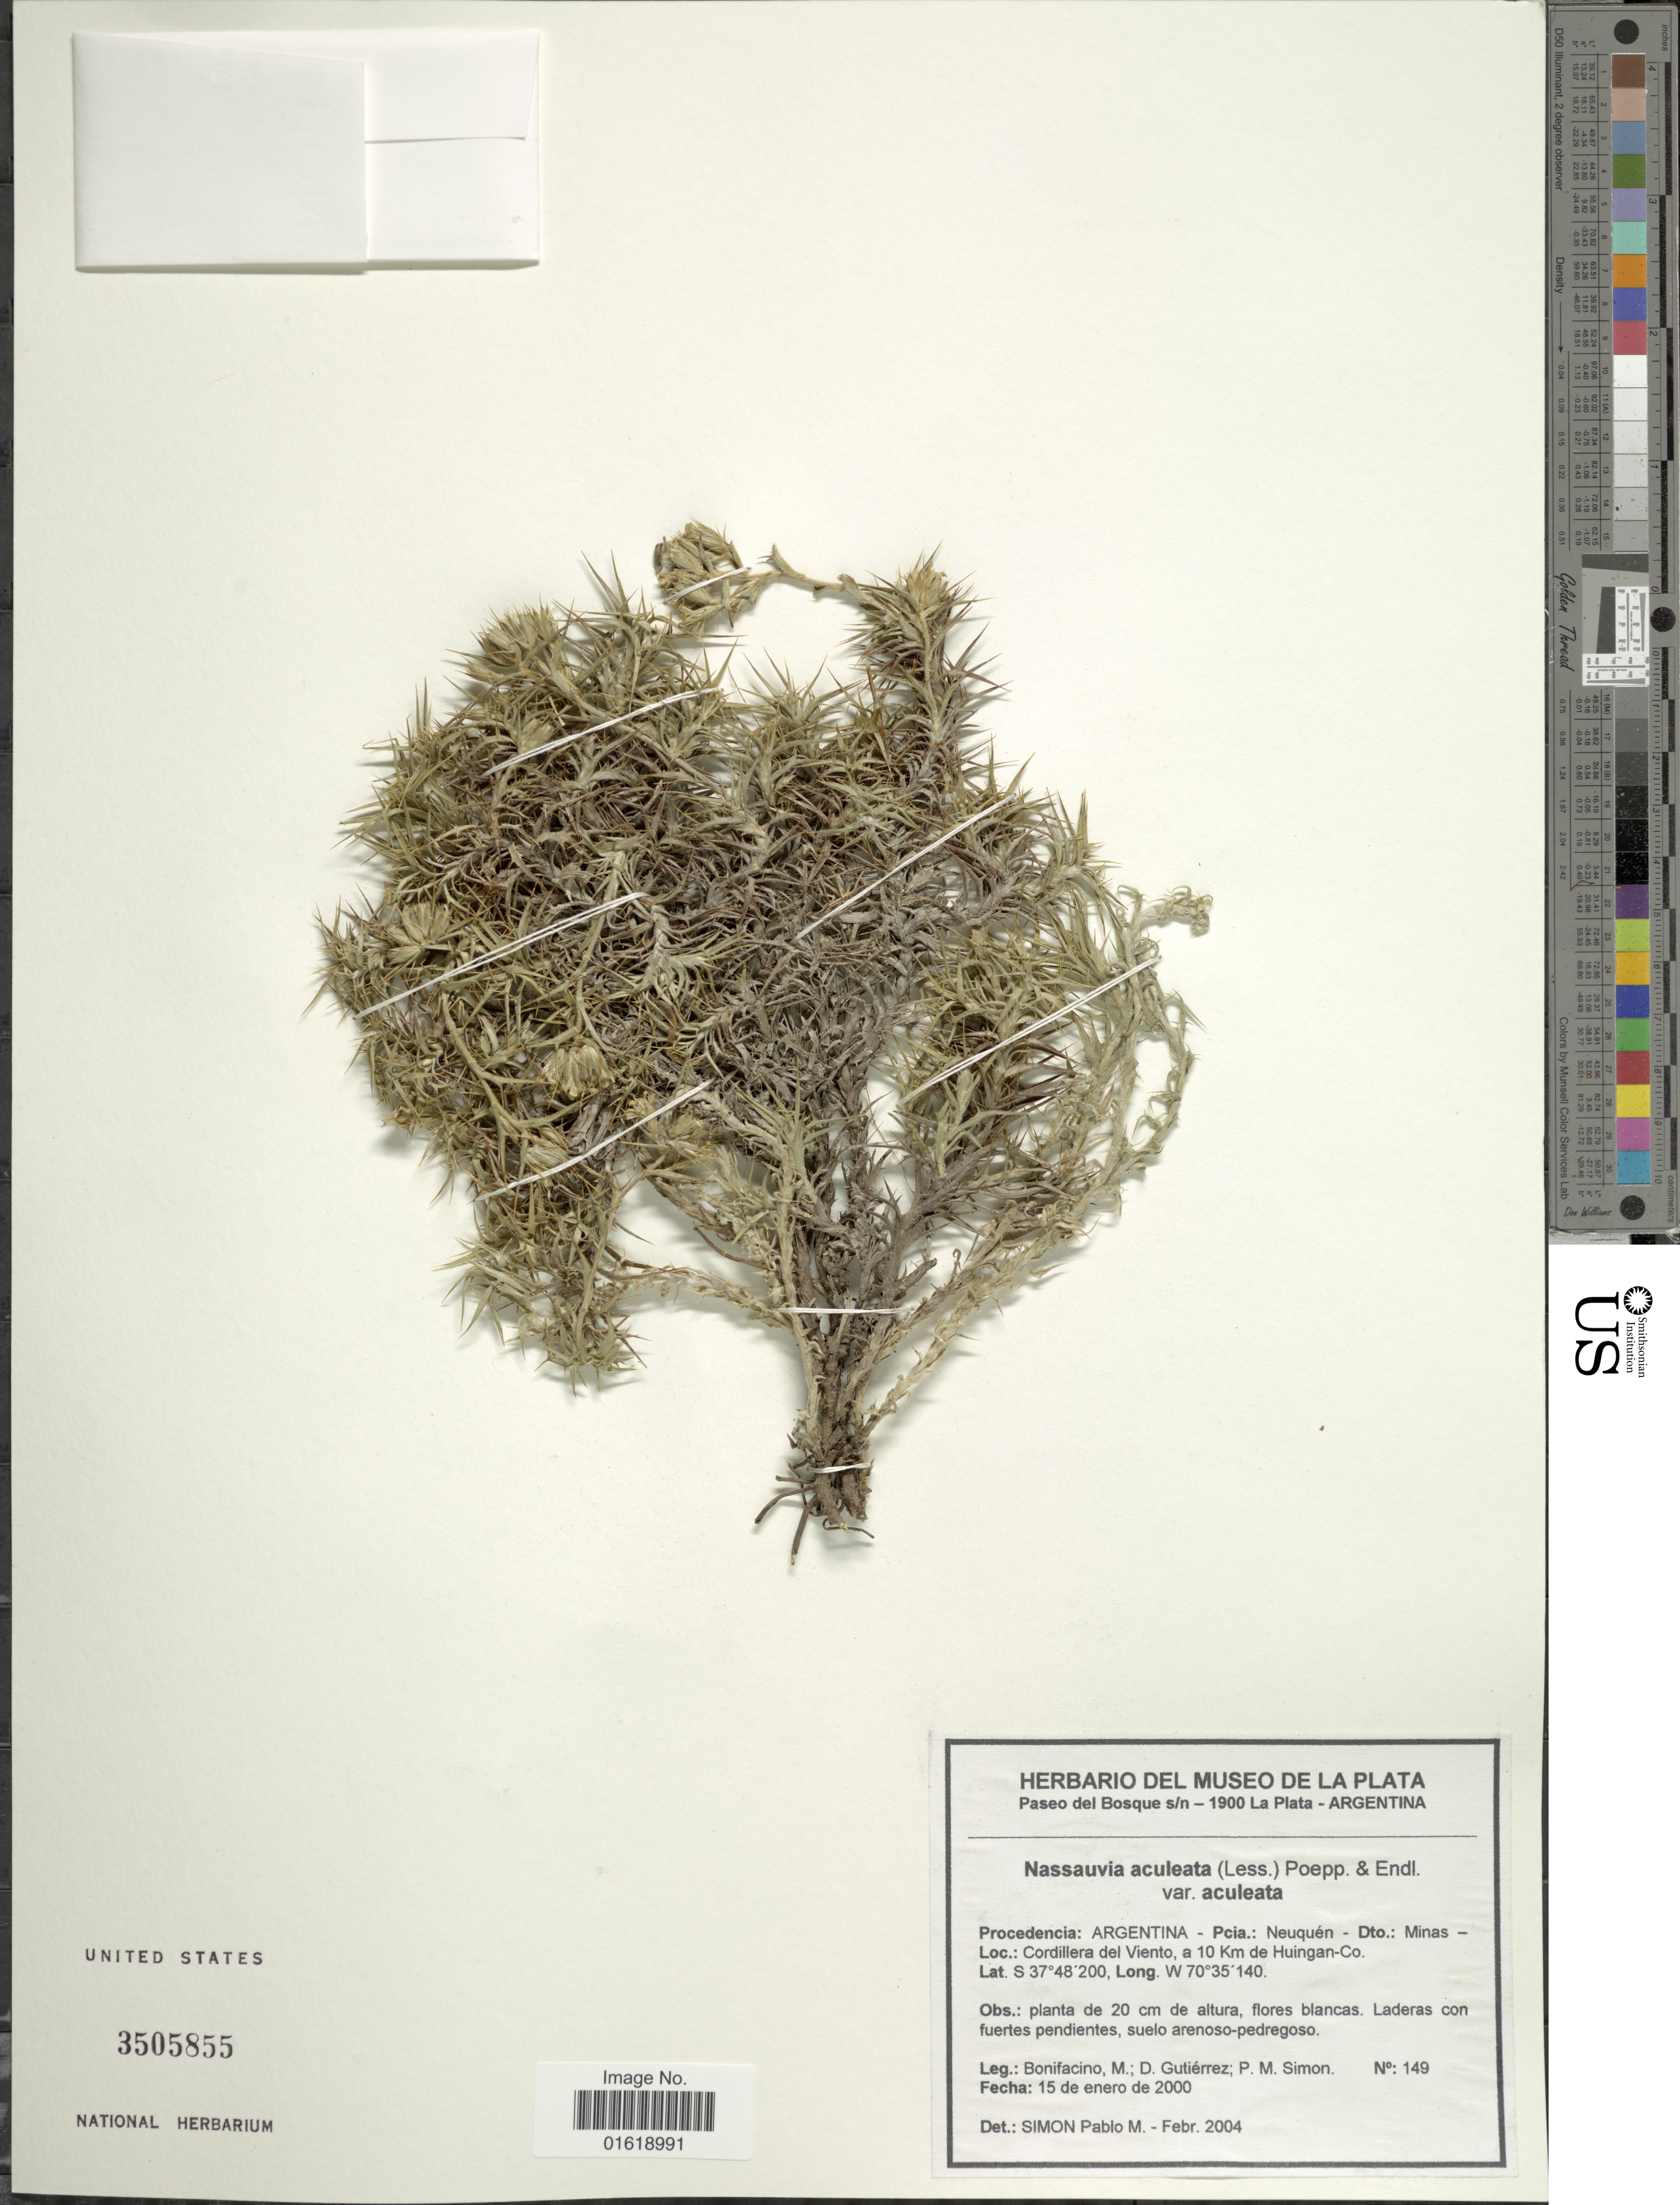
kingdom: Plantae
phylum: Tracheophyta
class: Magnoliopsida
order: Asterales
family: Asteraceae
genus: Nassauvia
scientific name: Nassauvia aculeata var. aculeata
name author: (Less.) Poepp. & Endl.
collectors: M. Bonifacino, D. G. Gutiérrez & P. M. Simón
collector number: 0149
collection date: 2000-01-15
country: Argentina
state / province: Neuquen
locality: Argentina - Pcia.: Neuquén - Dto.: Minas. Cordillera del Viento, a 10 Km de Huingan-Co.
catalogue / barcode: US 3505855